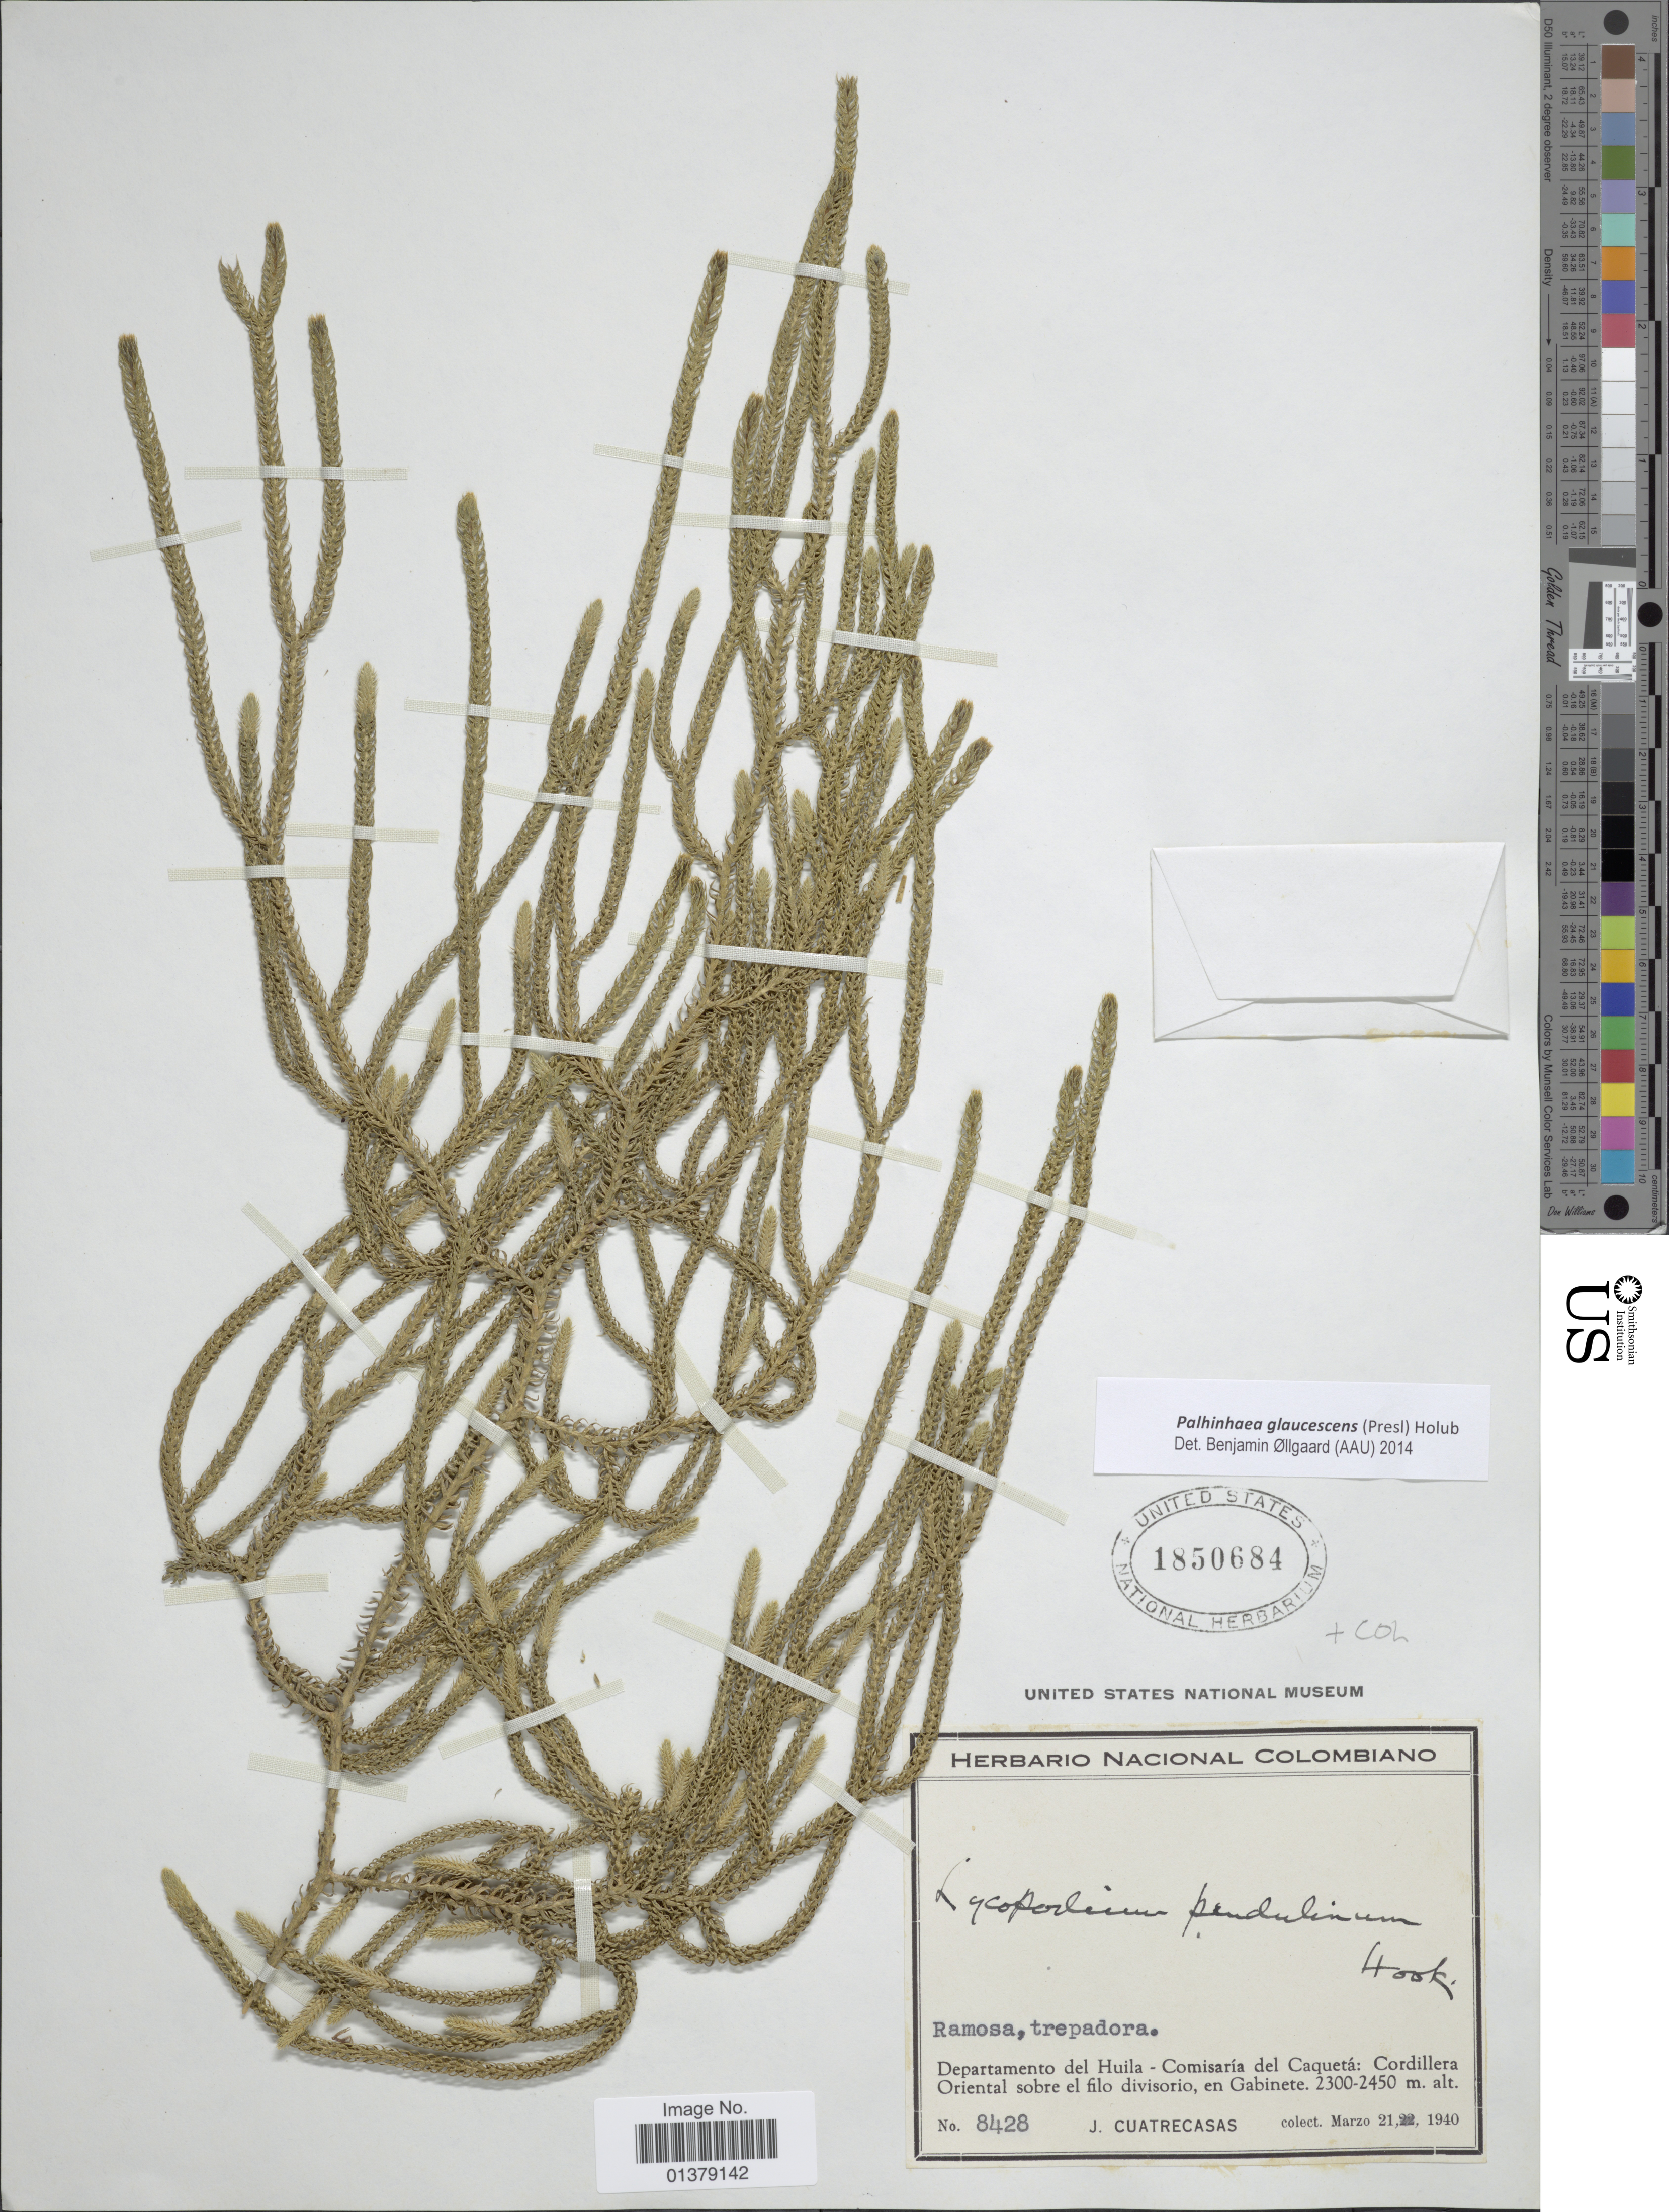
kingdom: Plantae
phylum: Tracheophyta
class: Lycopodiopsida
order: Lycopodiales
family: Lycopodiaceae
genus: Palhinhaea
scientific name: Palhinhaea glaucescens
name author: (C. Presl) Holub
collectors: J. Cuatrecasas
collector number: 8428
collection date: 1940-03-21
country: Colombia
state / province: Huila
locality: Departamento del Huila-Comisaria del Caquetá: cordillera oriental sobre el filo divisorio, en Gabinete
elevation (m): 2300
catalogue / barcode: US 1850684